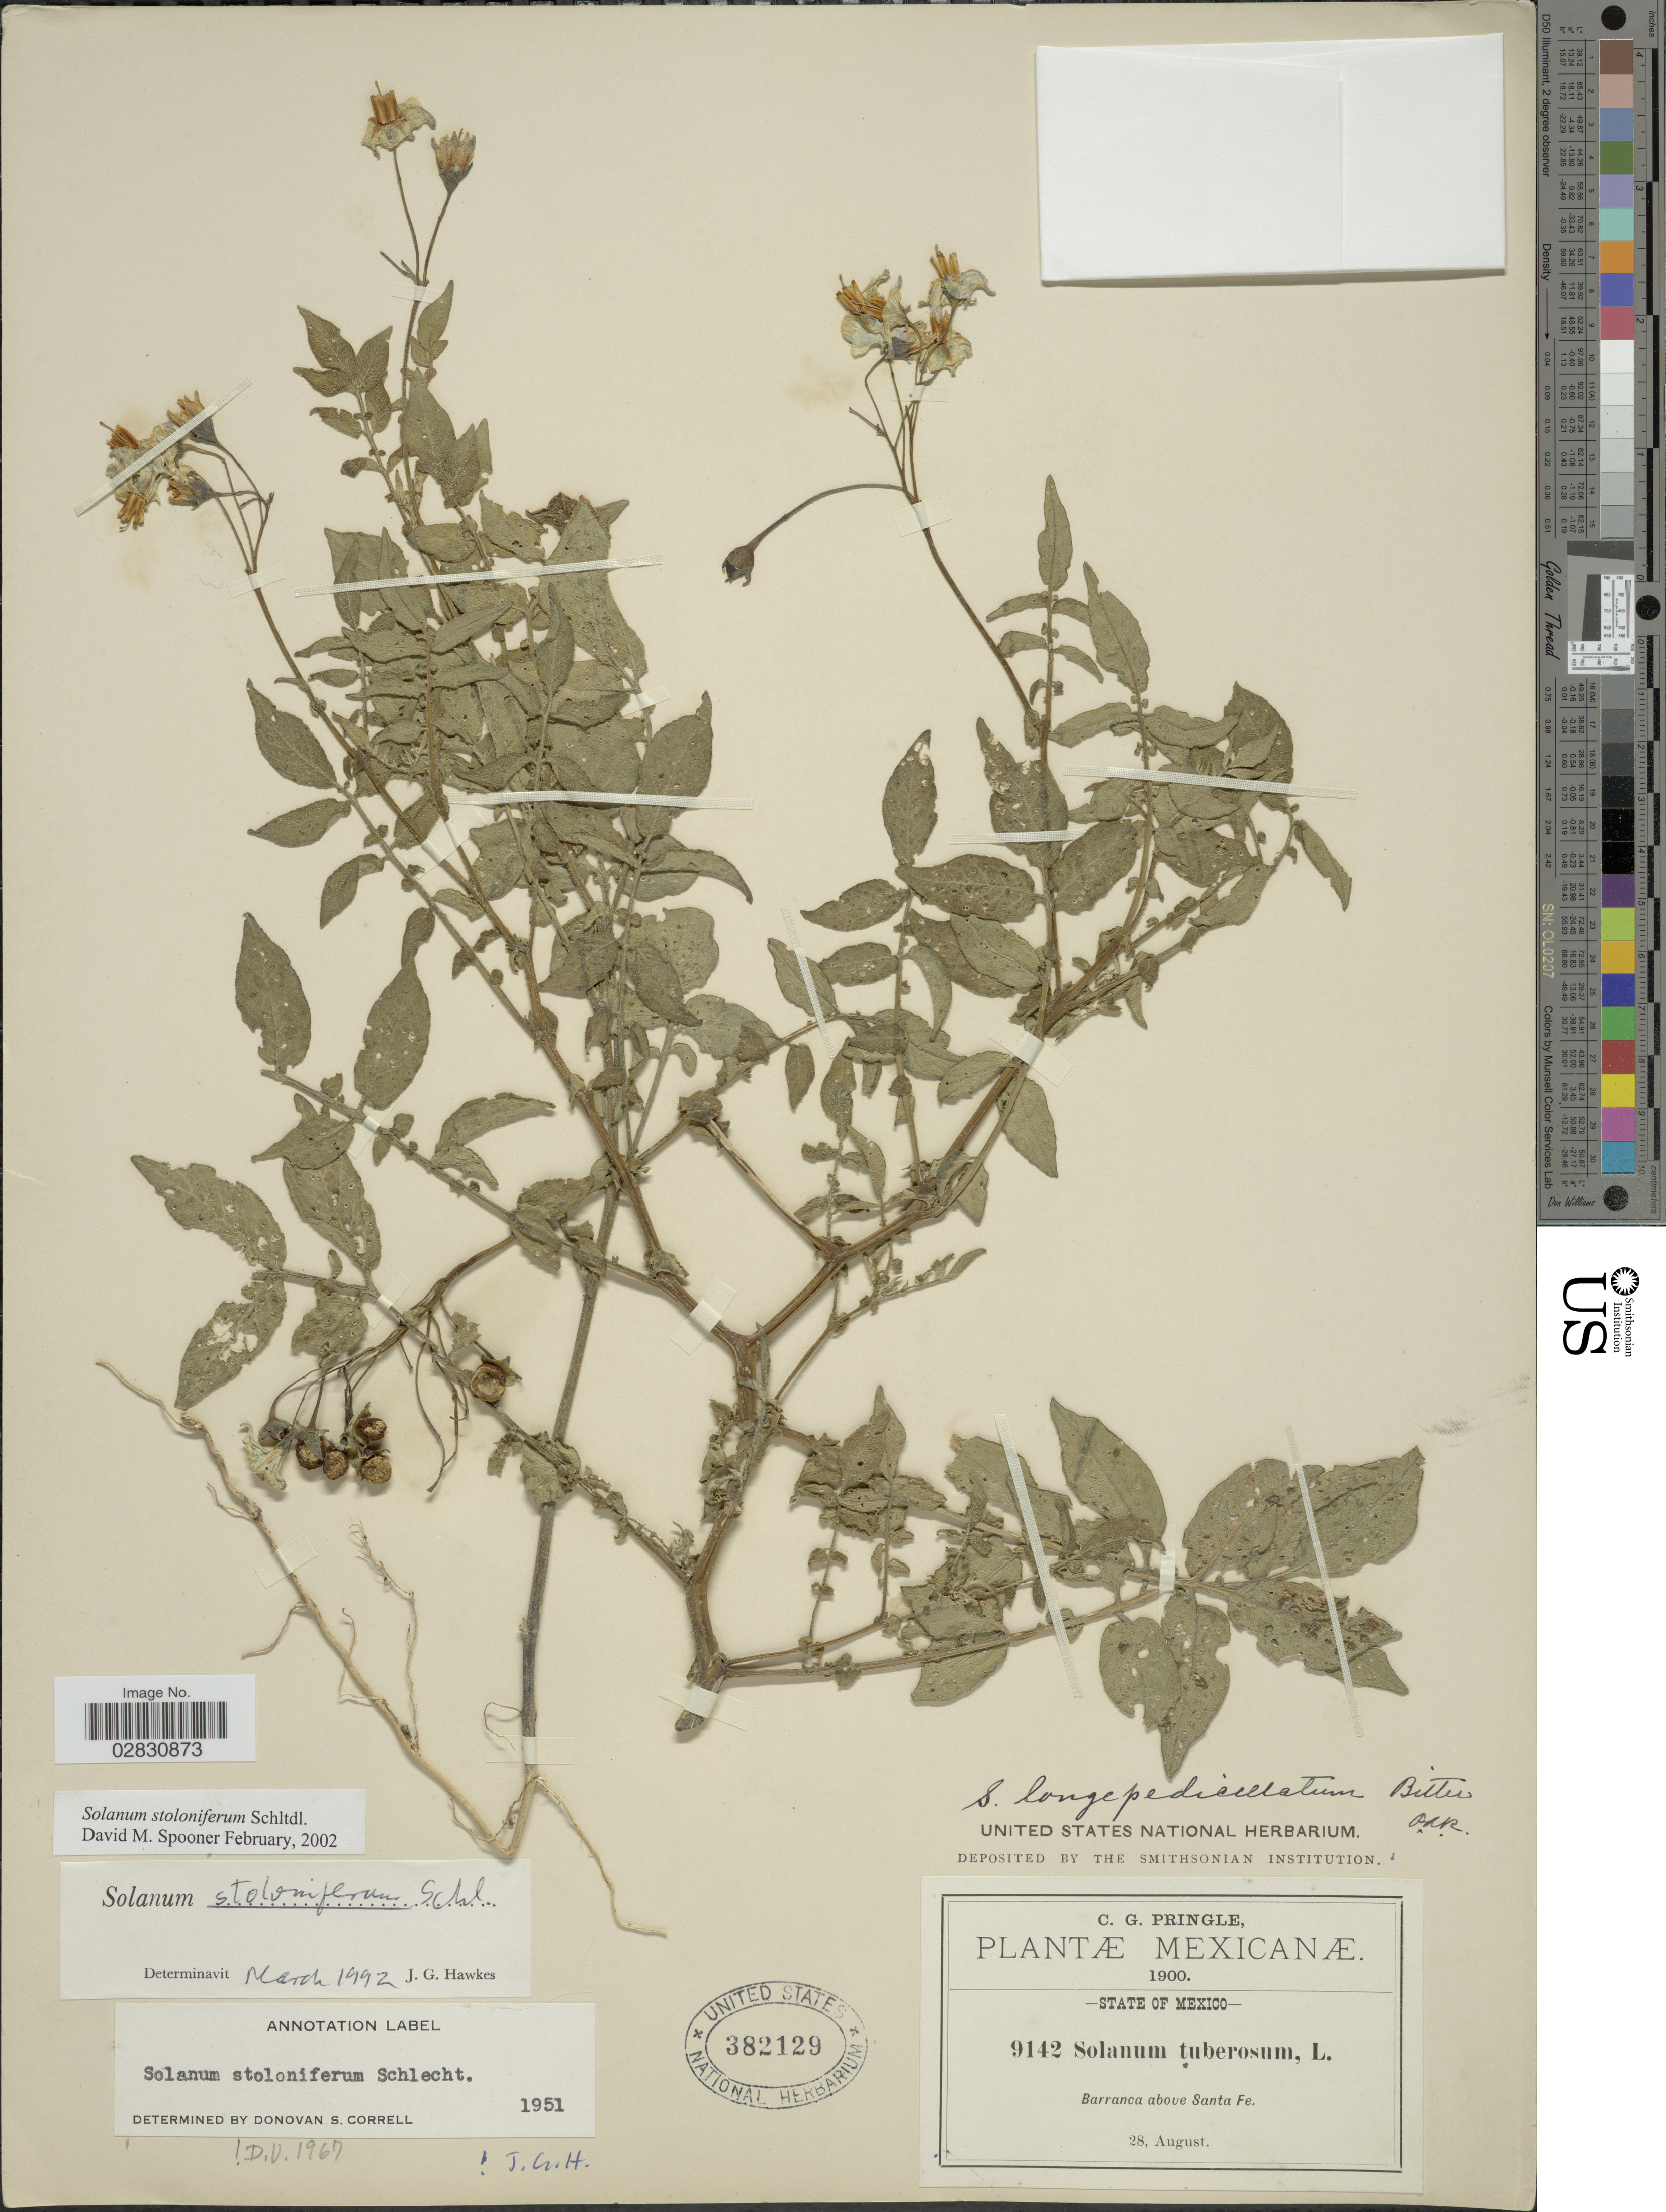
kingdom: Plantae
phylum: Tracheophyta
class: Magnoliopsida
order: Solanales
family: Solanaceae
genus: Solanum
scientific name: Solanum stoloniferum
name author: Schltdl. & Bouché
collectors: C. G. Pringle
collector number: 9142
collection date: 1900-08-28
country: Mexico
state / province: México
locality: State Of Mexico, Barranca above Santa Fe.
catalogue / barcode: US 382129